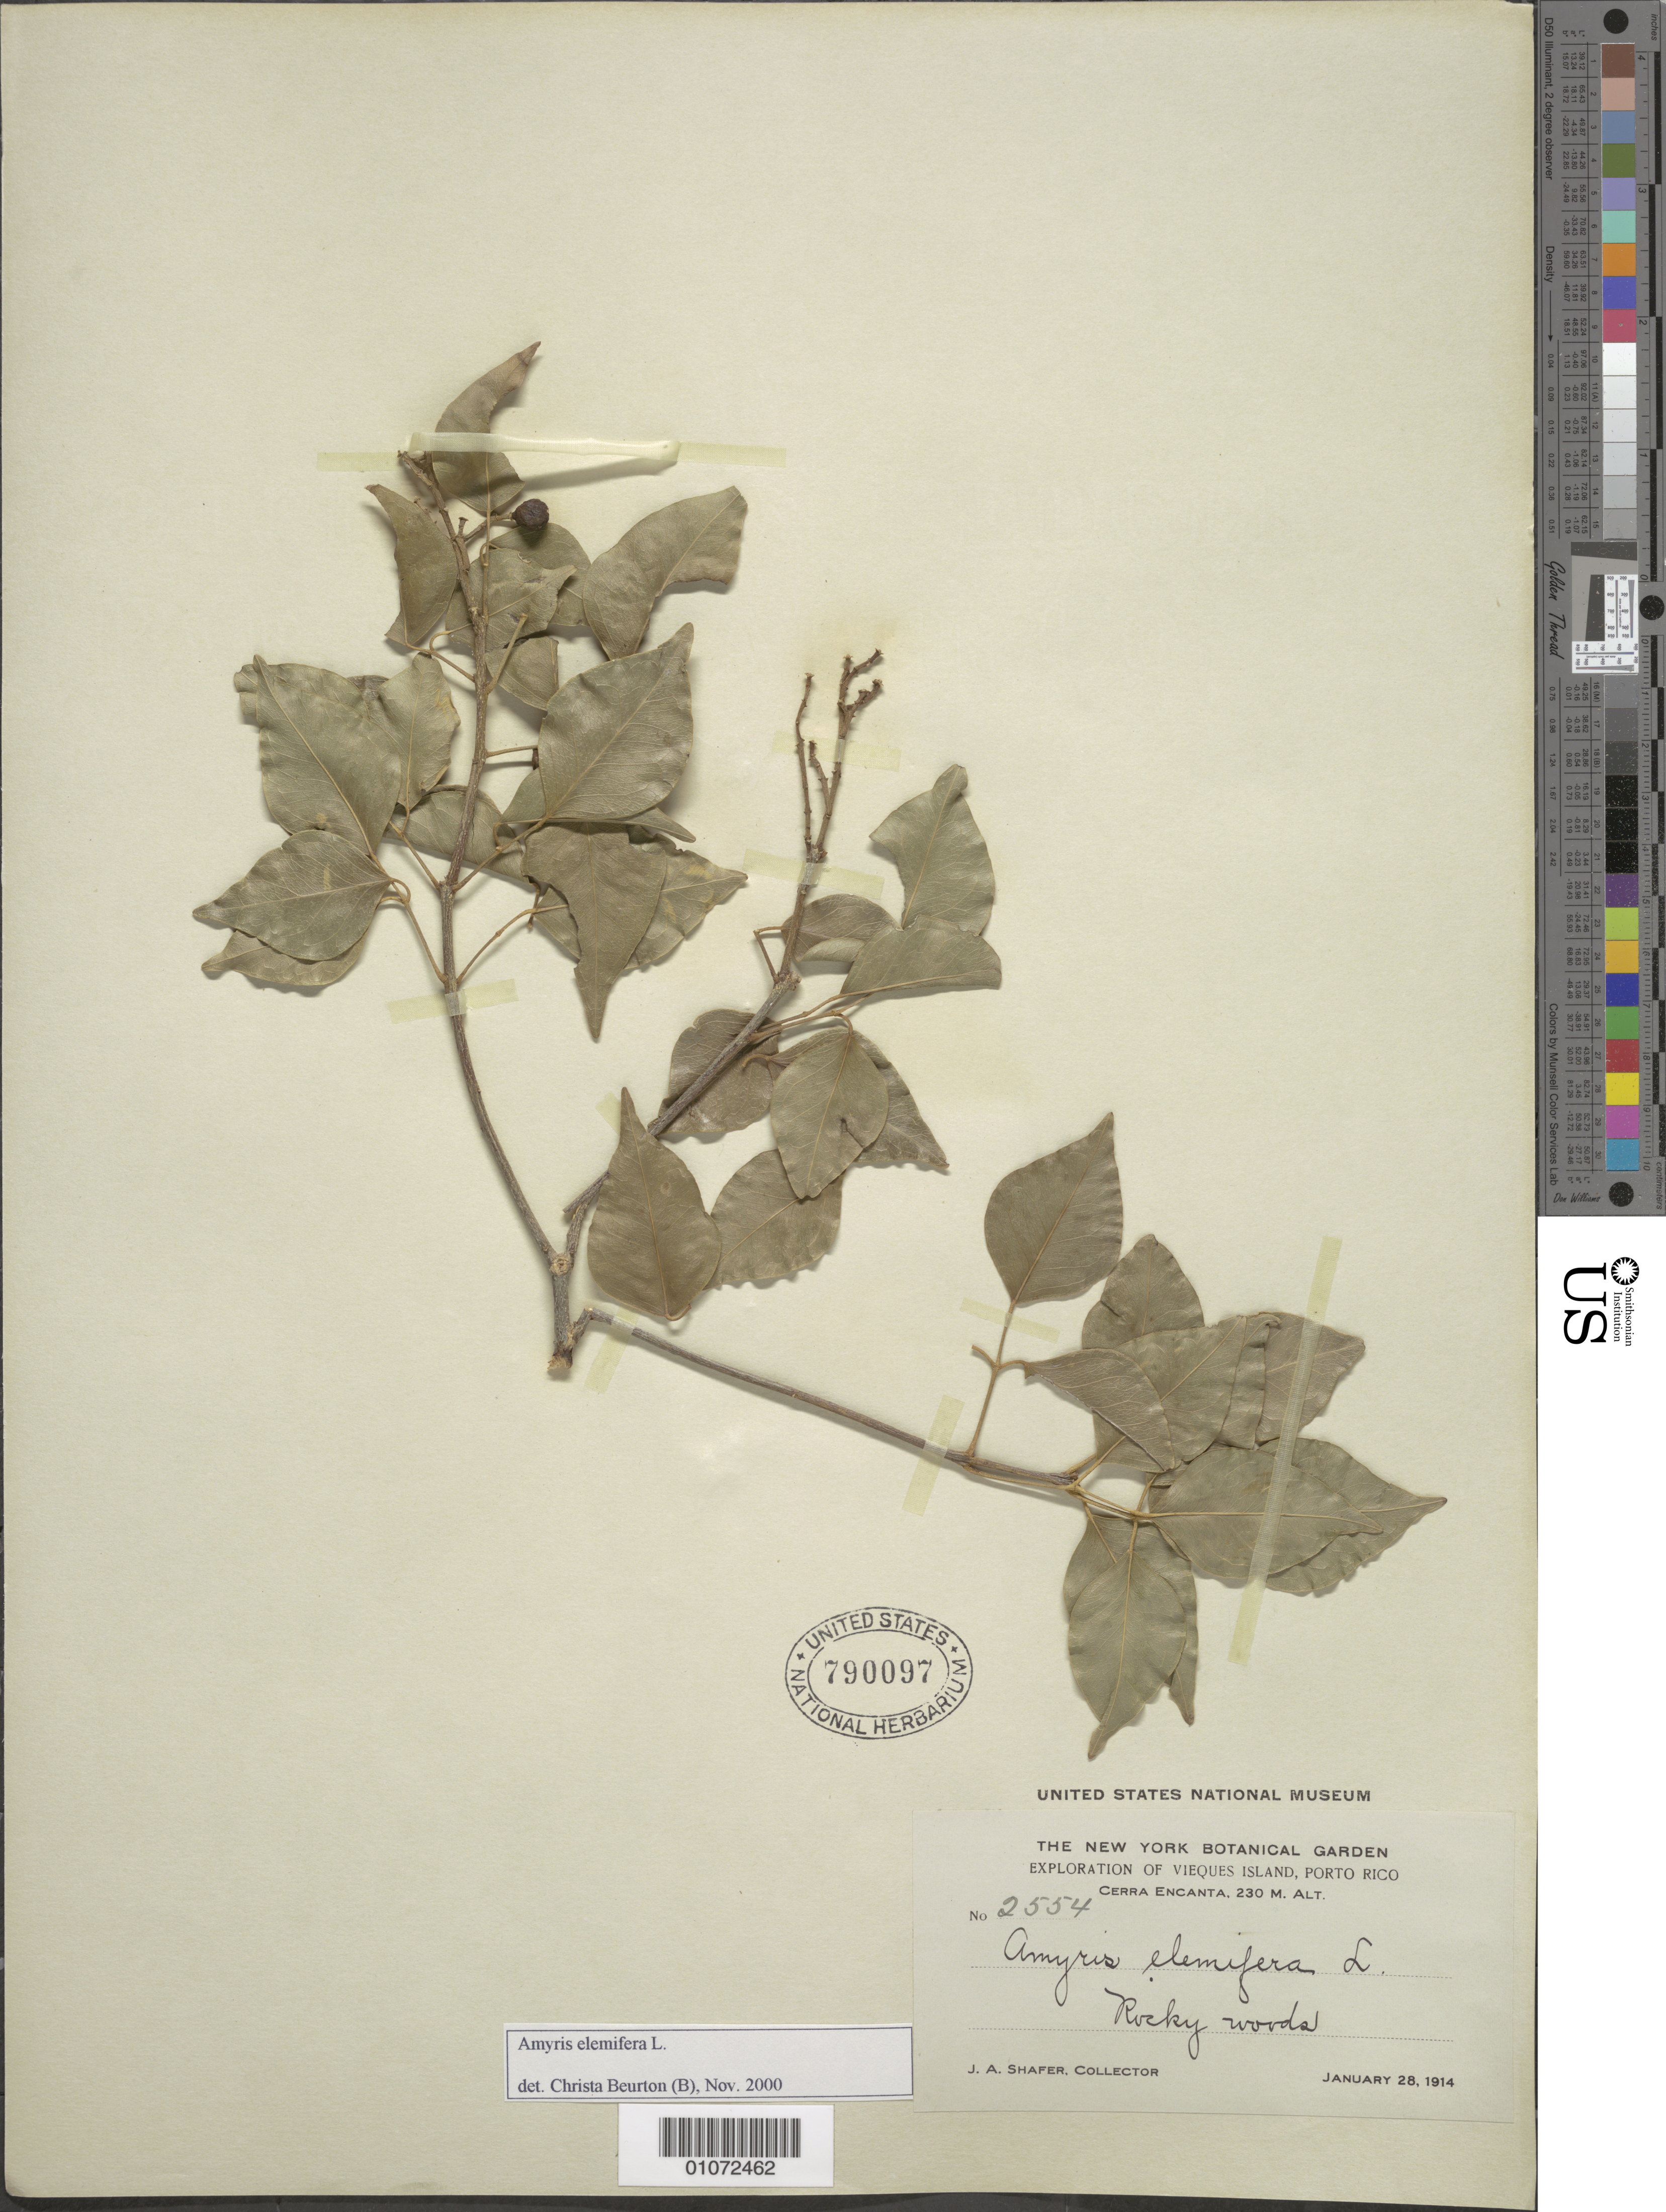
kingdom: Plantae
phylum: Tracheophyta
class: Magnoliopsida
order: Sapindales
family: Rutaceae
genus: Amyris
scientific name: Amyris elemifera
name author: L.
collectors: J. A. Shafer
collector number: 2554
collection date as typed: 28 Jan 1914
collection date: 1914-01-28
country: Puerto Rico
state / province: Vieques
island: Vieques I.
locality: Cerra Encanta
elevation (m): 230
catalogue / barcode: US 790097